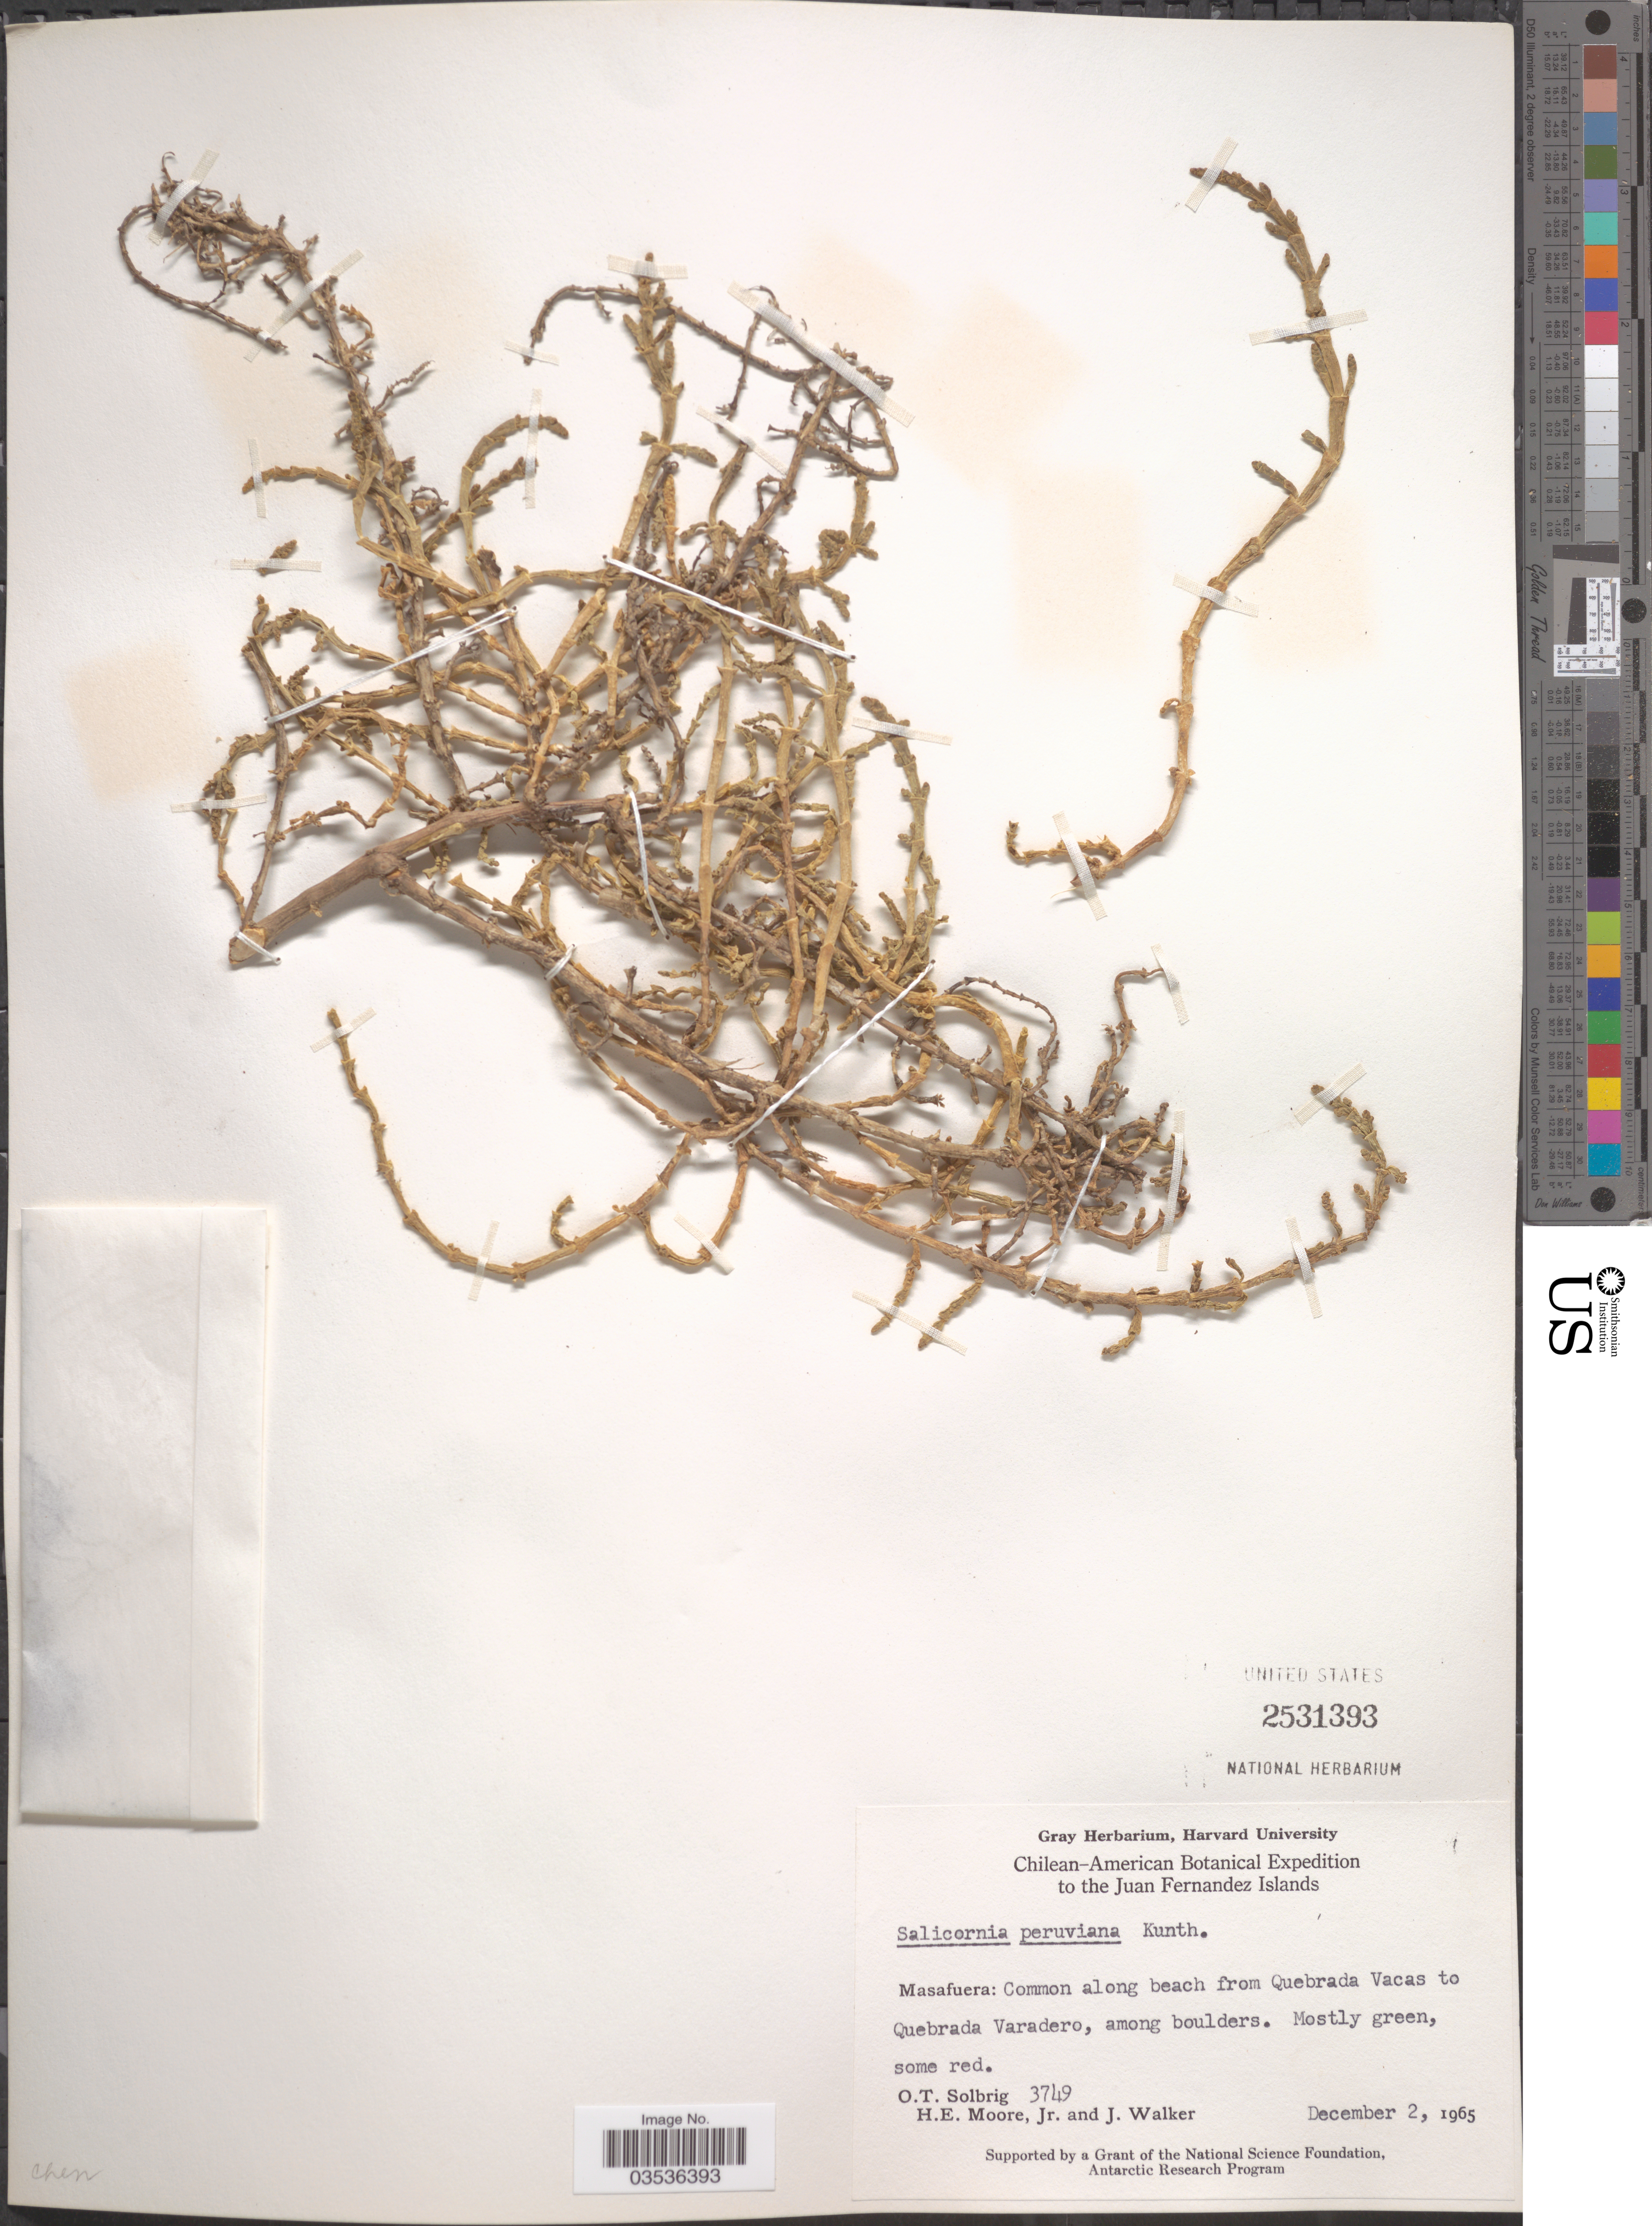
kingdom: Plantae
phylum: Tracheophyta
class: Magnoliopsida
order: Caryophyllales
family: Amaranthaceae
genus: Salicornia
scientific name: Salicornia fruticosa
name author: (L.) L.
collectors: O. T. Solbrig, H. Moore & J. Walker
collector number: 3749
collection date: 1965-12-02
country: Chile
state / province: Valparaíso (V)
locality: Juan Fernandez Islands. Masafuera: Commong along beach from Quebrada Vacas to Quebrada Varadero, among boulders.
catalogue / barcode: US 2531393